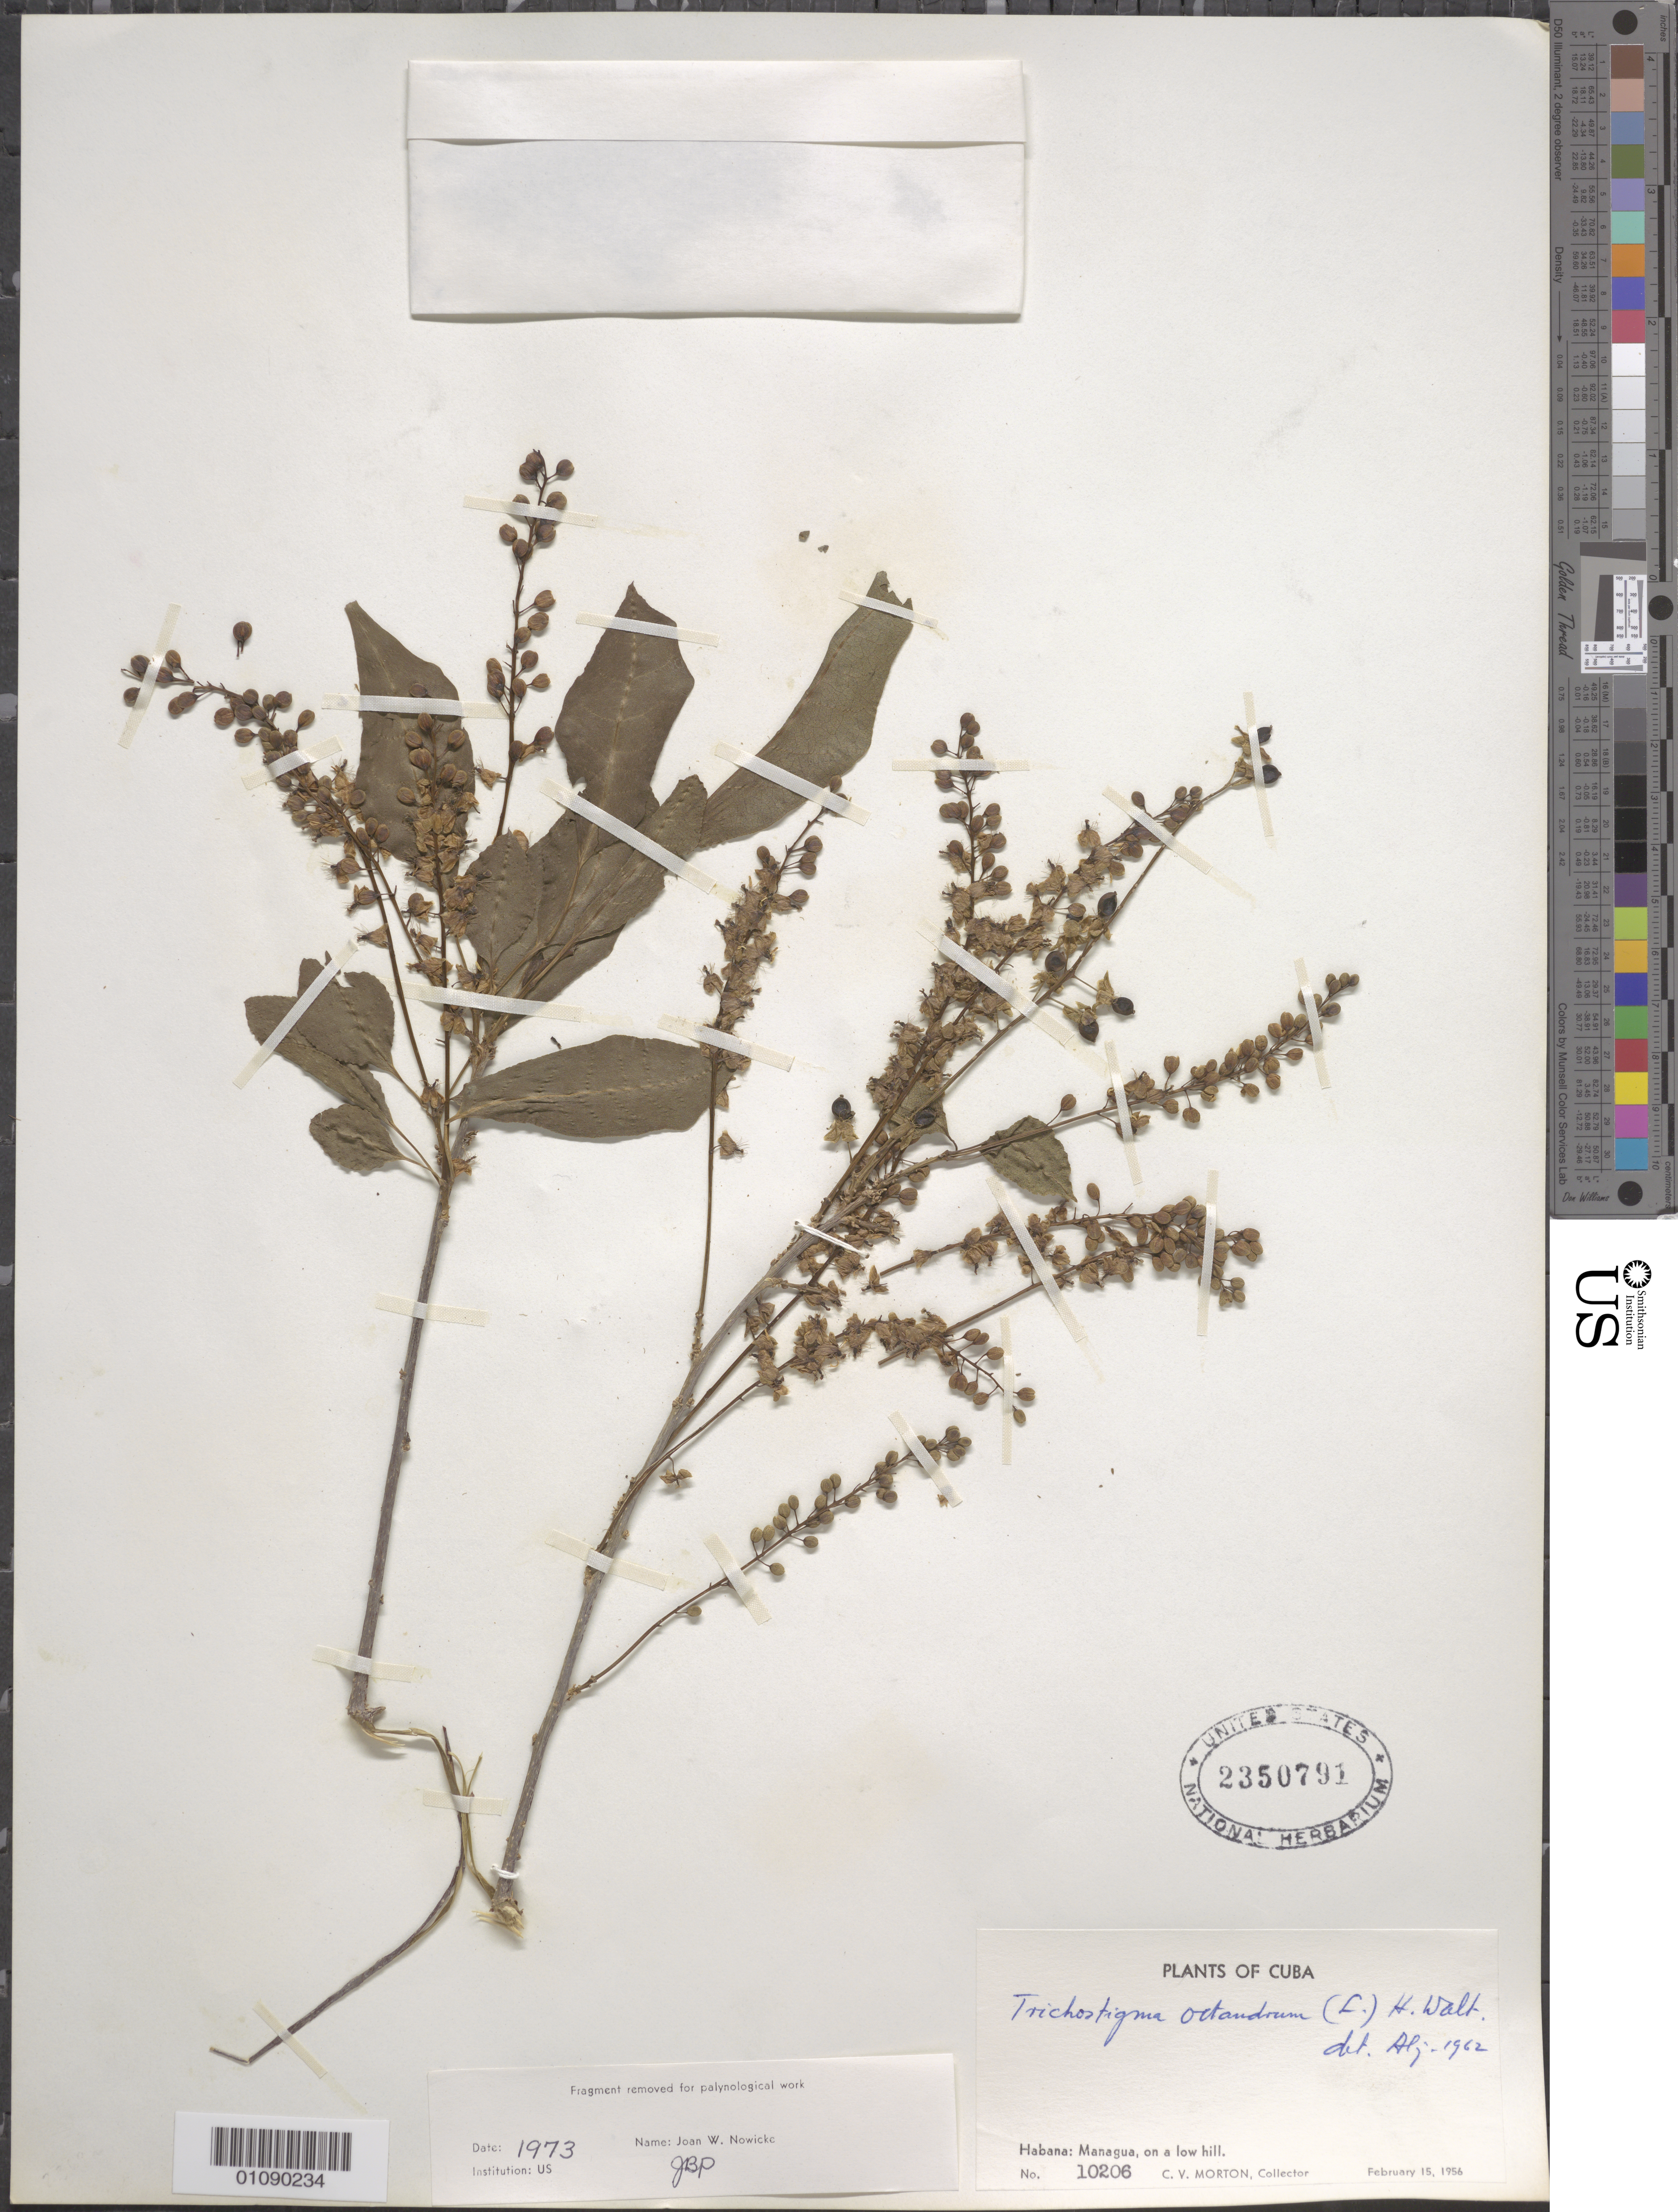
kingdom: Plantae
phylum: Tracheophyta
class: Magnoliopsida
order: Caryophyllales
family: Phytolaccaceae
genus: Trichostigma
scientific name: Trichostigma octandrum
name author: (L.) H. Walter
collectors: C. V. Morton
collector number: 10206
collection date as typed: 15 Feb 1956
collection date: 1956-02-15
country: Cuba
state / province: La Habana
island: Cuba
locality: Habana: Managua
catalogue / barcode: US 2350791